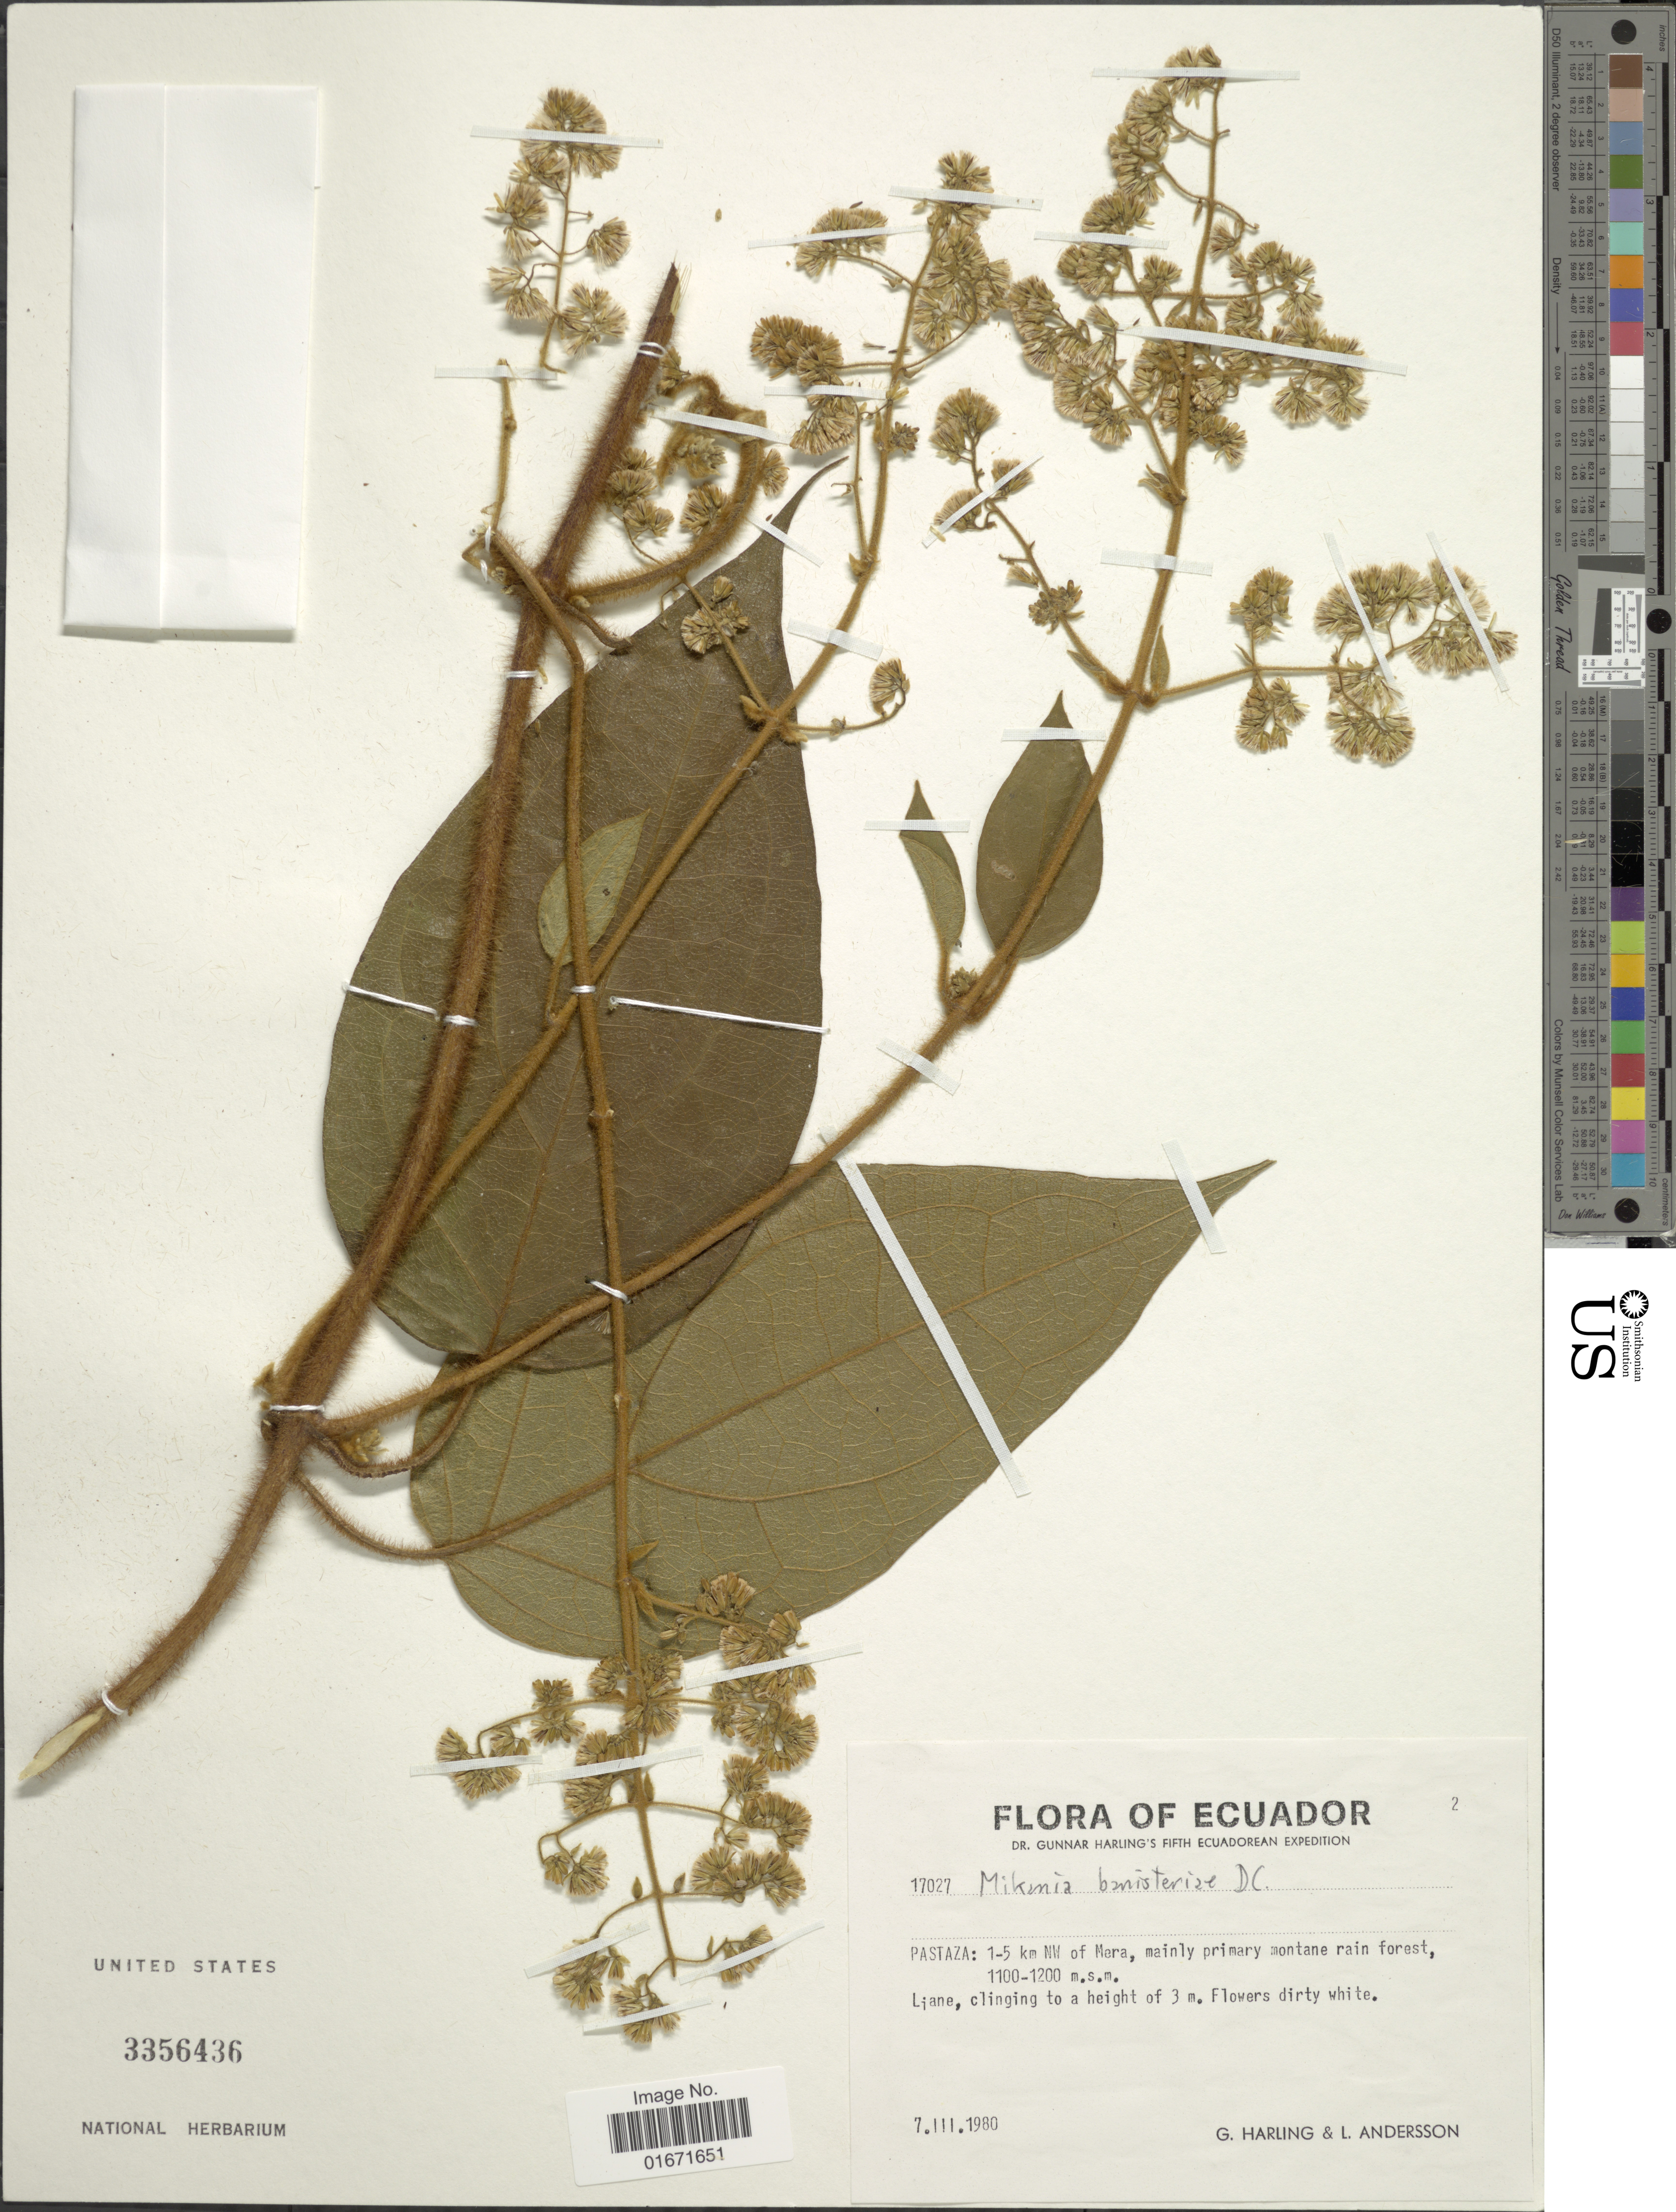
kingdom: Plantae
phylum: Tracheophyta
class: Magnoliopsida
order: Asterales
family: Asteraceae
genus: Mikania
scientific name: Mikania banisteriae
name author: DC.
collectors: G. Harling & L. Andersson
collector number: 17027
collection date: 1980-03-07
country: Ecuador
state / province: Pastaza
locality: Pastaza: 1-5 km NW of Mera, mainly primary montane rain forest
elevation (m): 1100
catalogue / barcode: US 3356436